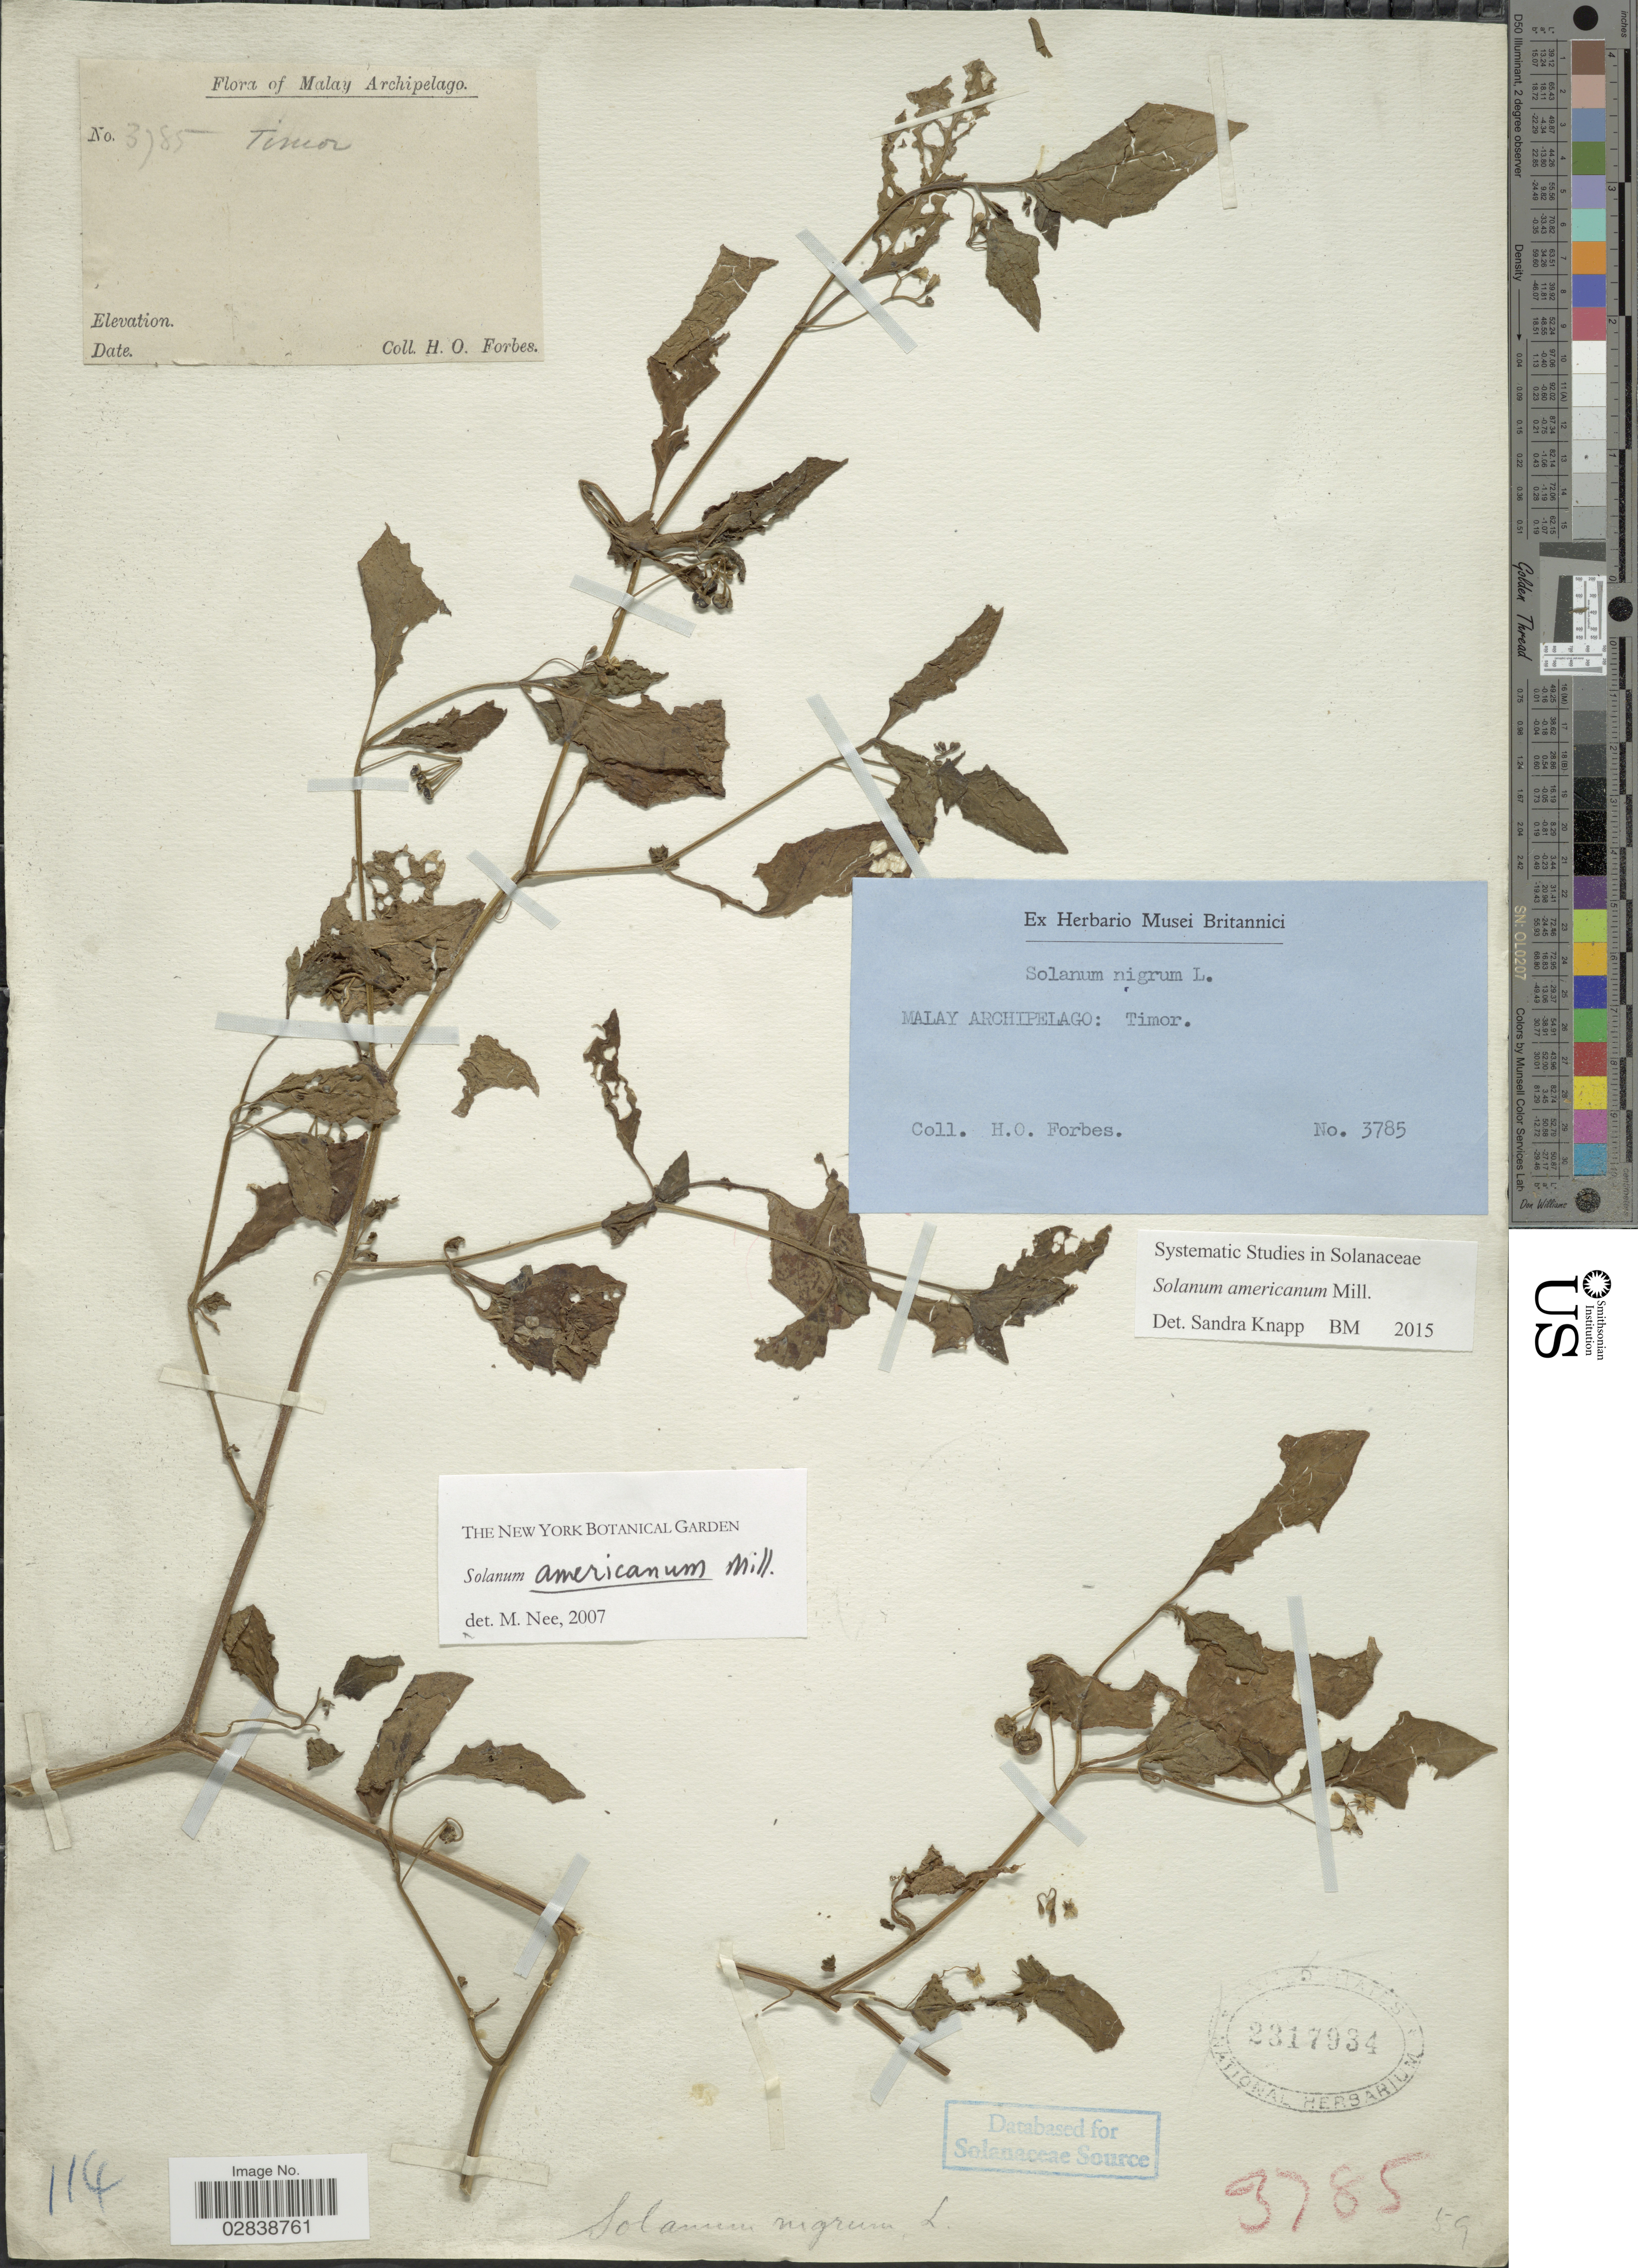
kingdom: Plantae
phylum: Tracheophyta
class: Magnoliopsida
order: Solanales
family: Solanaceae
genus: Solanum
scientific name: Solanum americanum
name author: Mill.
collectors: H. O. Forbes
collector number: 3785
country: Indonesia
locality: Malay Archipelago: Timor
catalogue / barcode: US 2317934